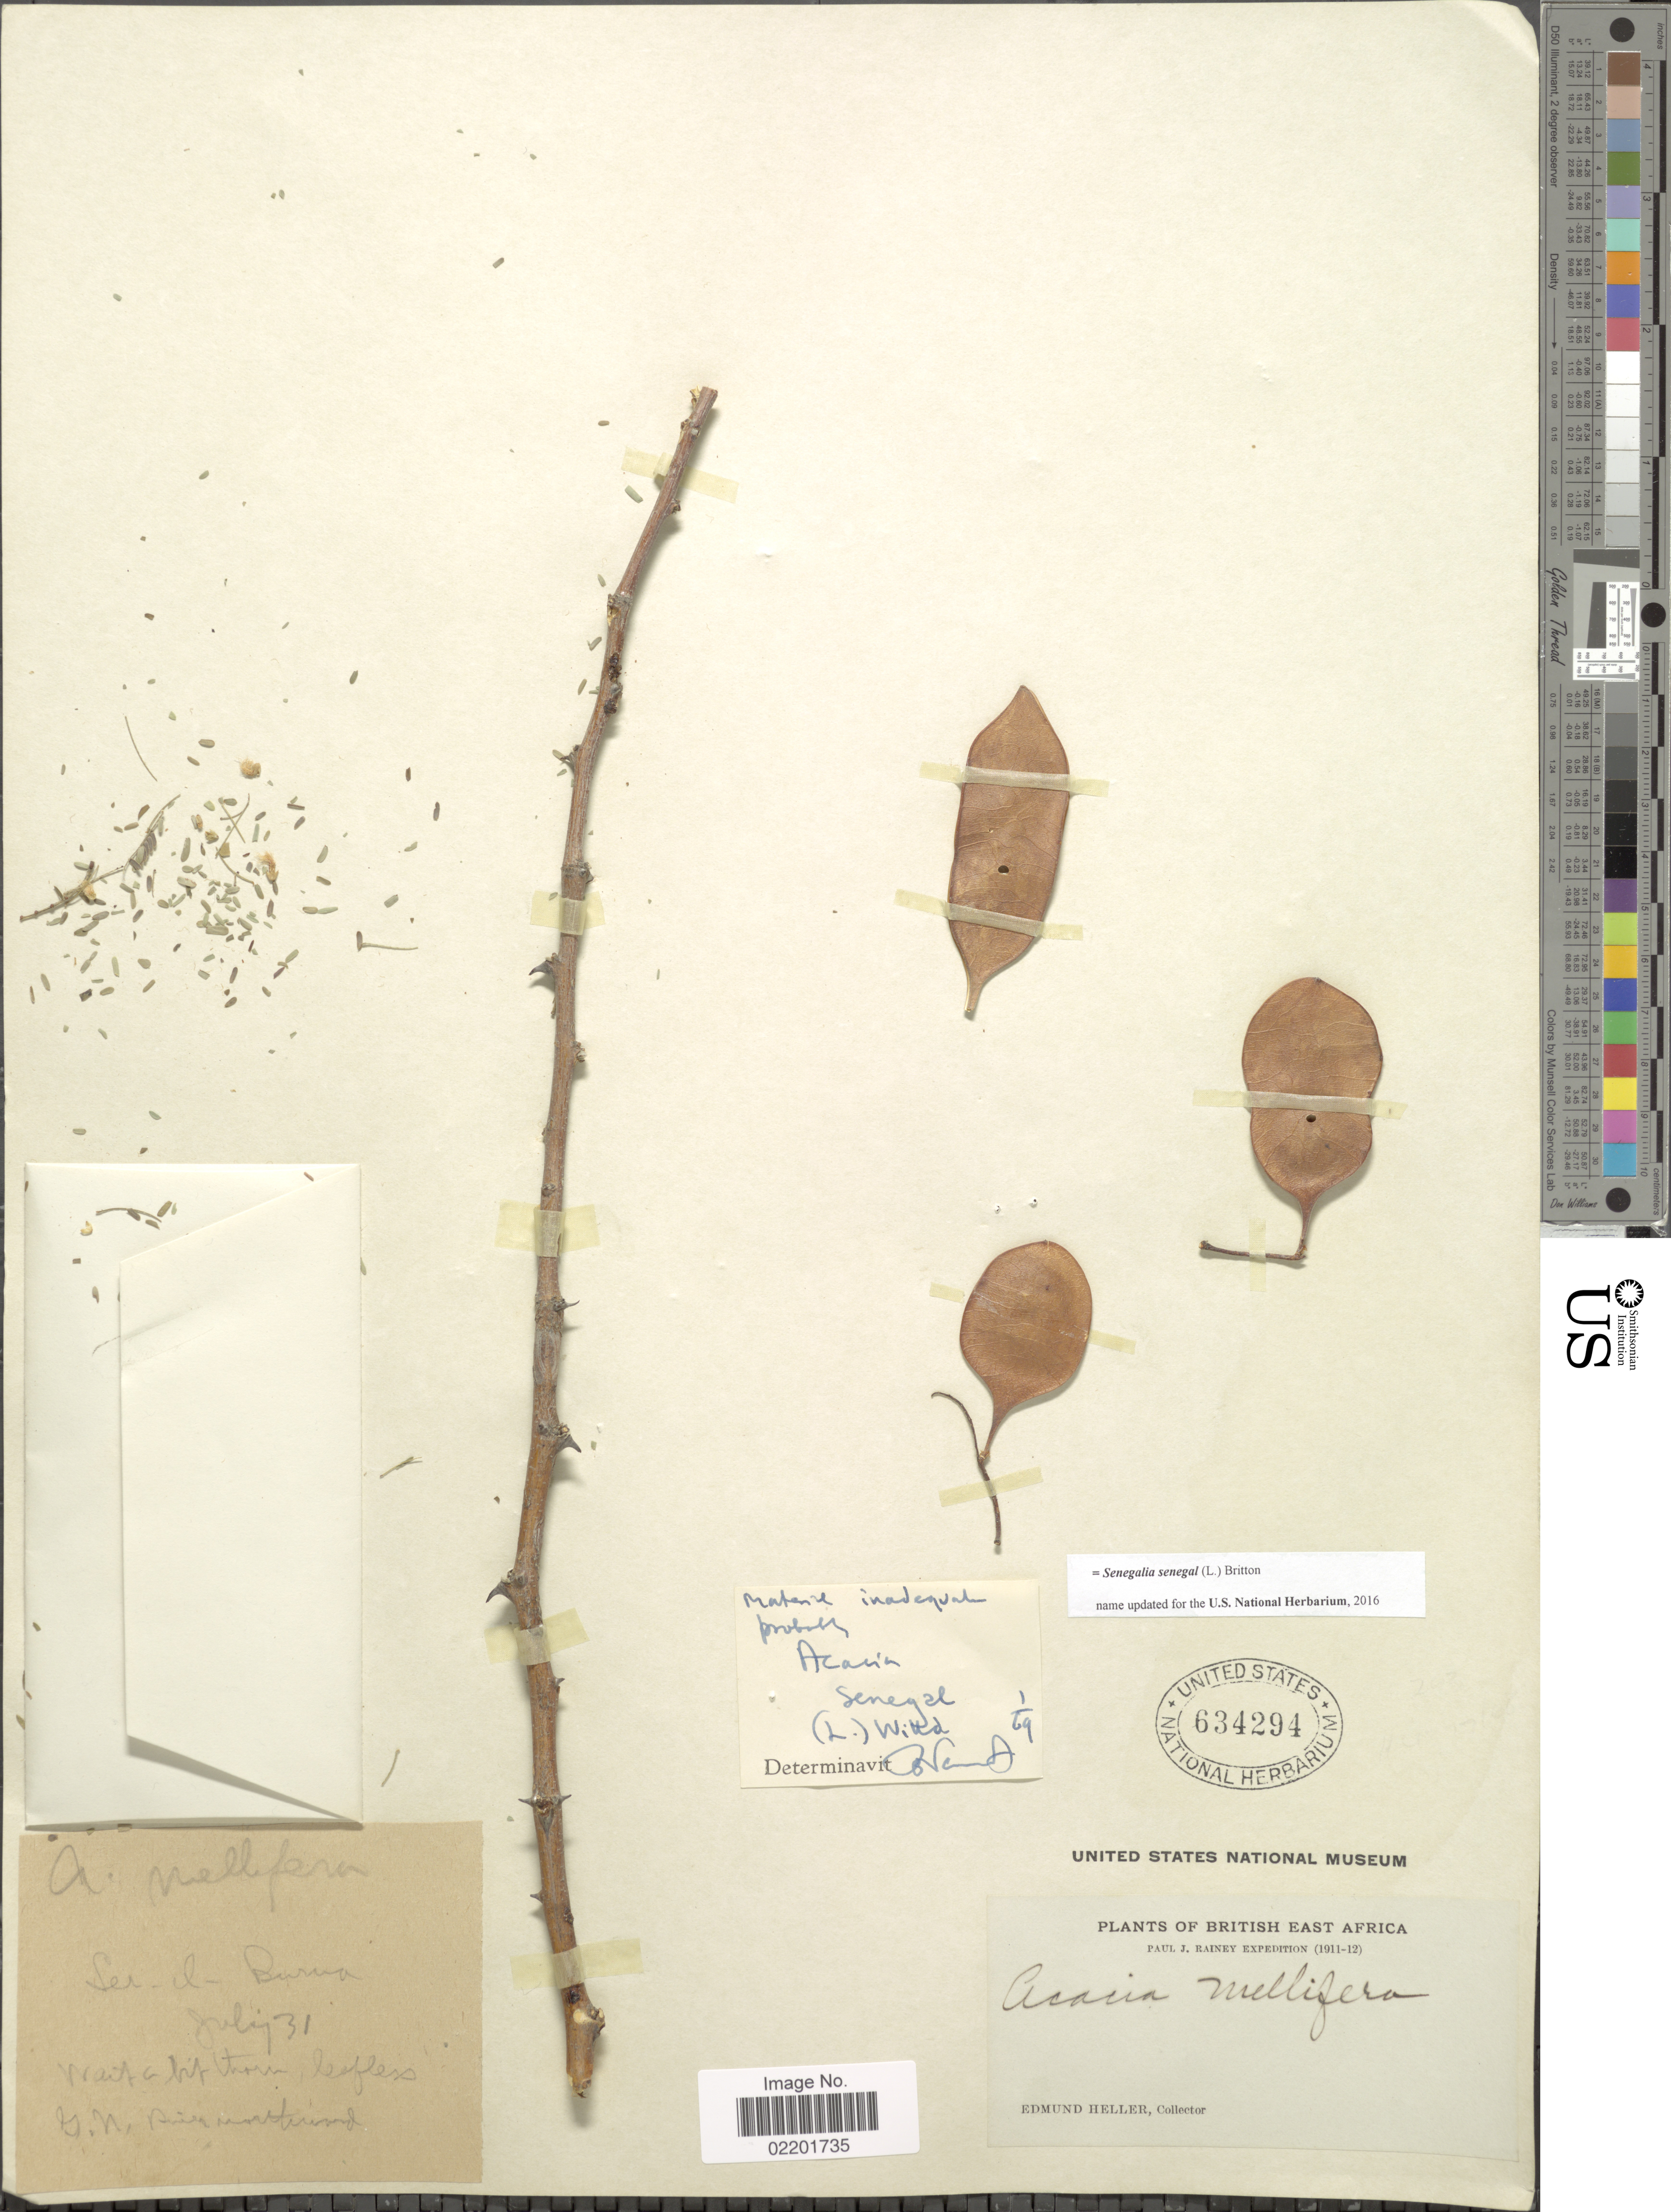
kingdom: Plantae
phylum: Tracheophyta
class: Magnoliopsida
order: Fabales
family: Fabaceae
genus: Senegalia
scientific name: Senegalia senegal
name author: (L.) Britton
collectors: E. Heller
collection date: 1911-07-31/1912-07-31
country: Kenya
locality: British East Africa, Ser-el-Burma [interpreted]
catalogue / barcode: US 634294